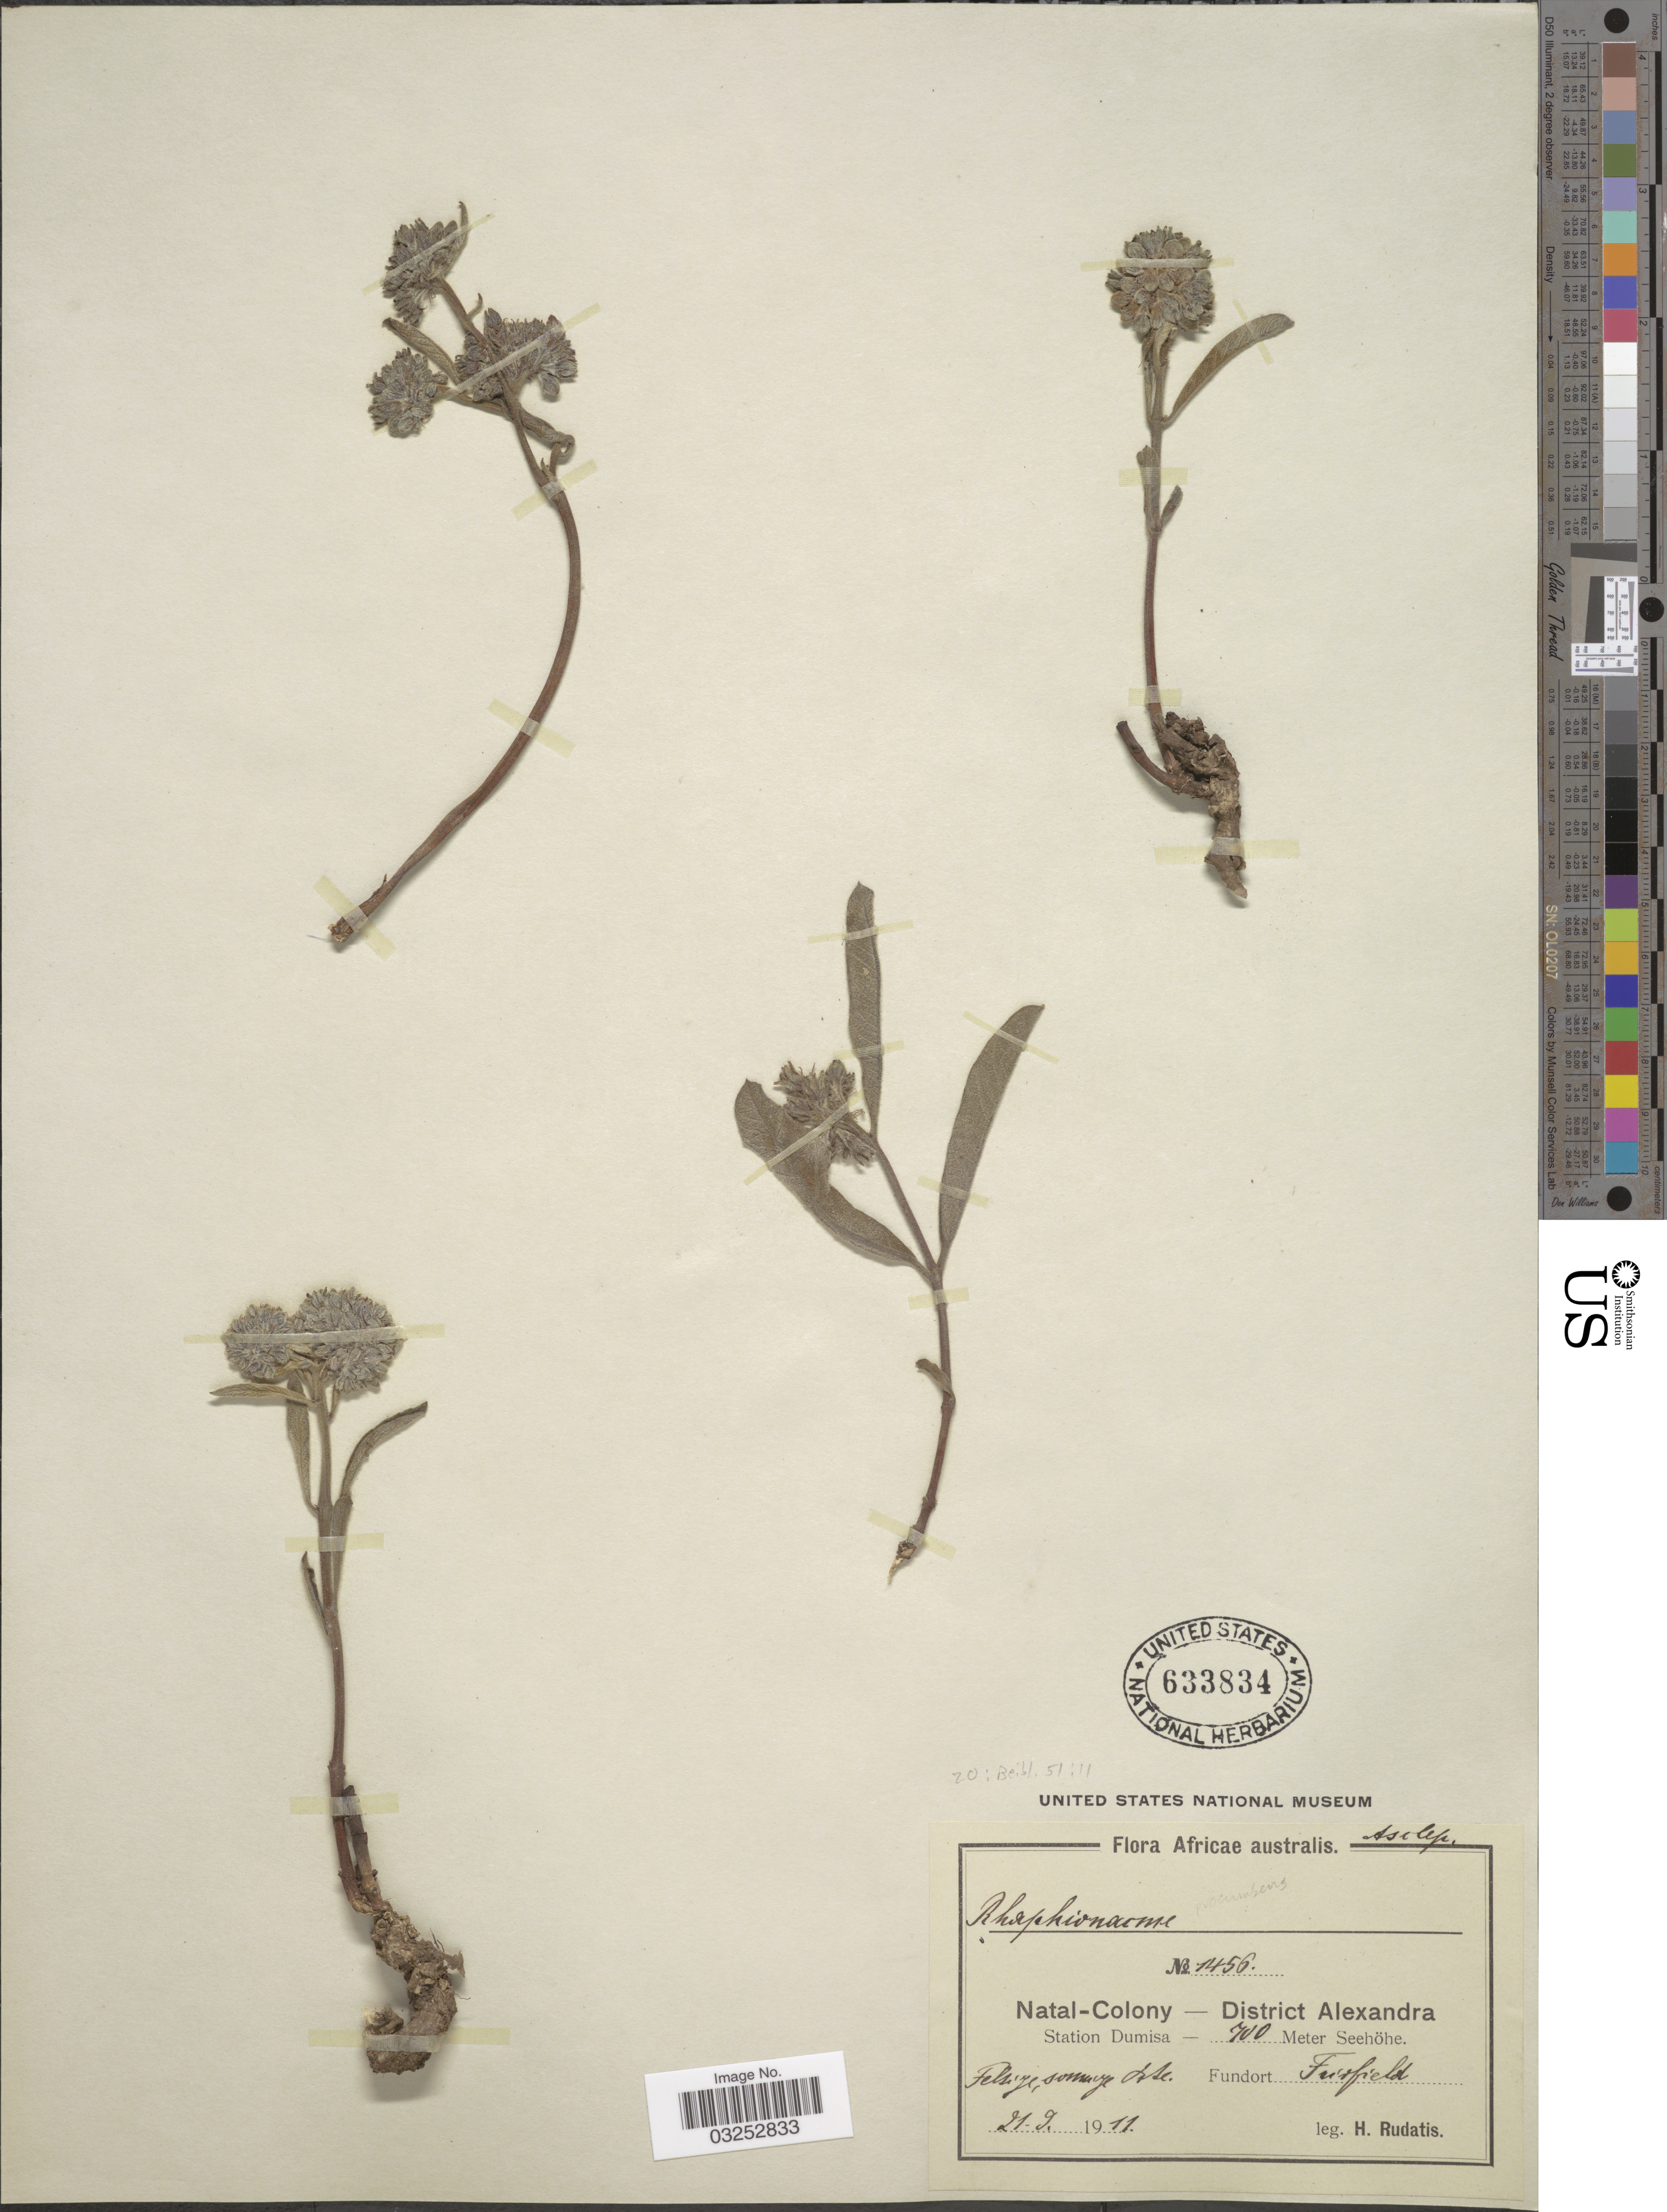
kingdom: Plantae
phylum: Tracheophyta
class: Magnoliopsida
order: Gentianales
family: Apocynaceae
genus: Raphionacme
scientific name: Raphionacme sp.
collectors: H. Rudatis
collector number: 1456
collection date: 1911-09-21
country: South Africa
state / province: KwaZulu-Natal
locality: Natal-Colony, District Alexandra, Station Dumisa, Africae australis.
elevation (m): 700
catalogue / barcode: US 633834